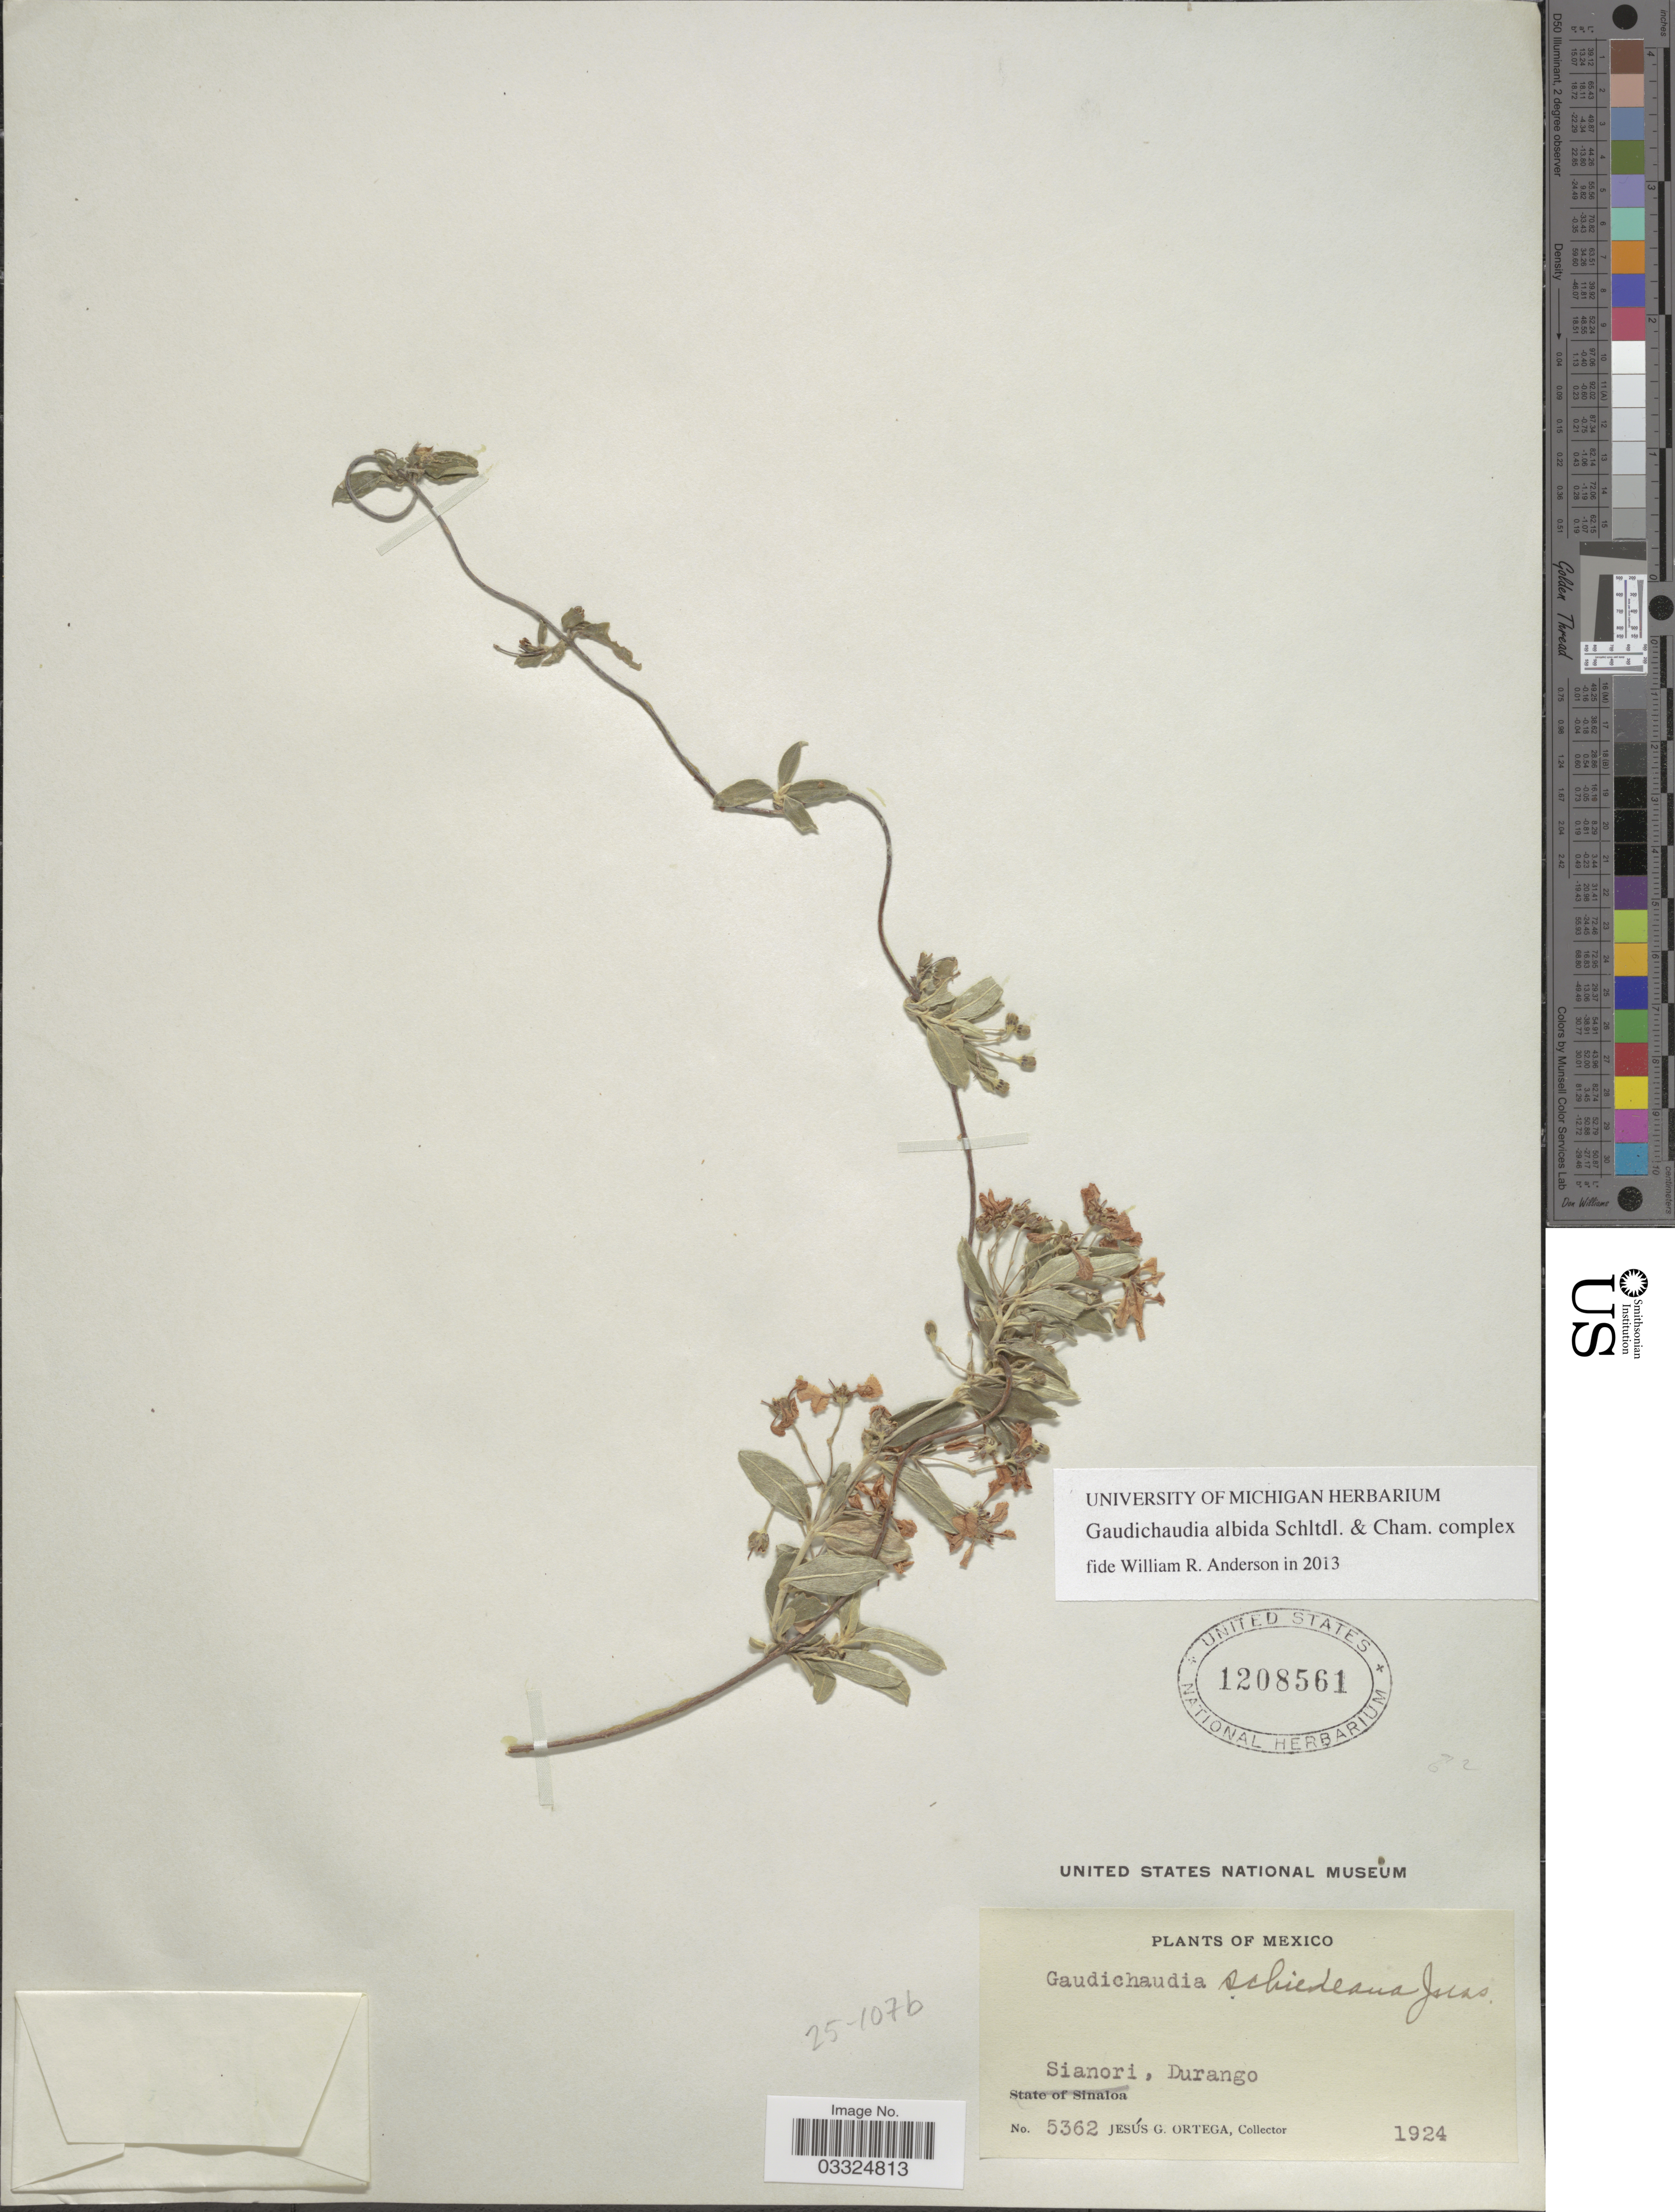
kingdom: Plantae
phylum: Tracheophyta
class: Magnoliopsida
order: Malpighiales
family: Malpighiaceae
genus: Gaudichaudia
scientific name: Gaudichaudia albida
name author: Schltdl. & Cham.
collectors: J. Ortega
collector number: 5362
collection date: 1924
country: Mexico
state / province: Durango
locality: Sianori.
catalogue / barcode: US 1208561